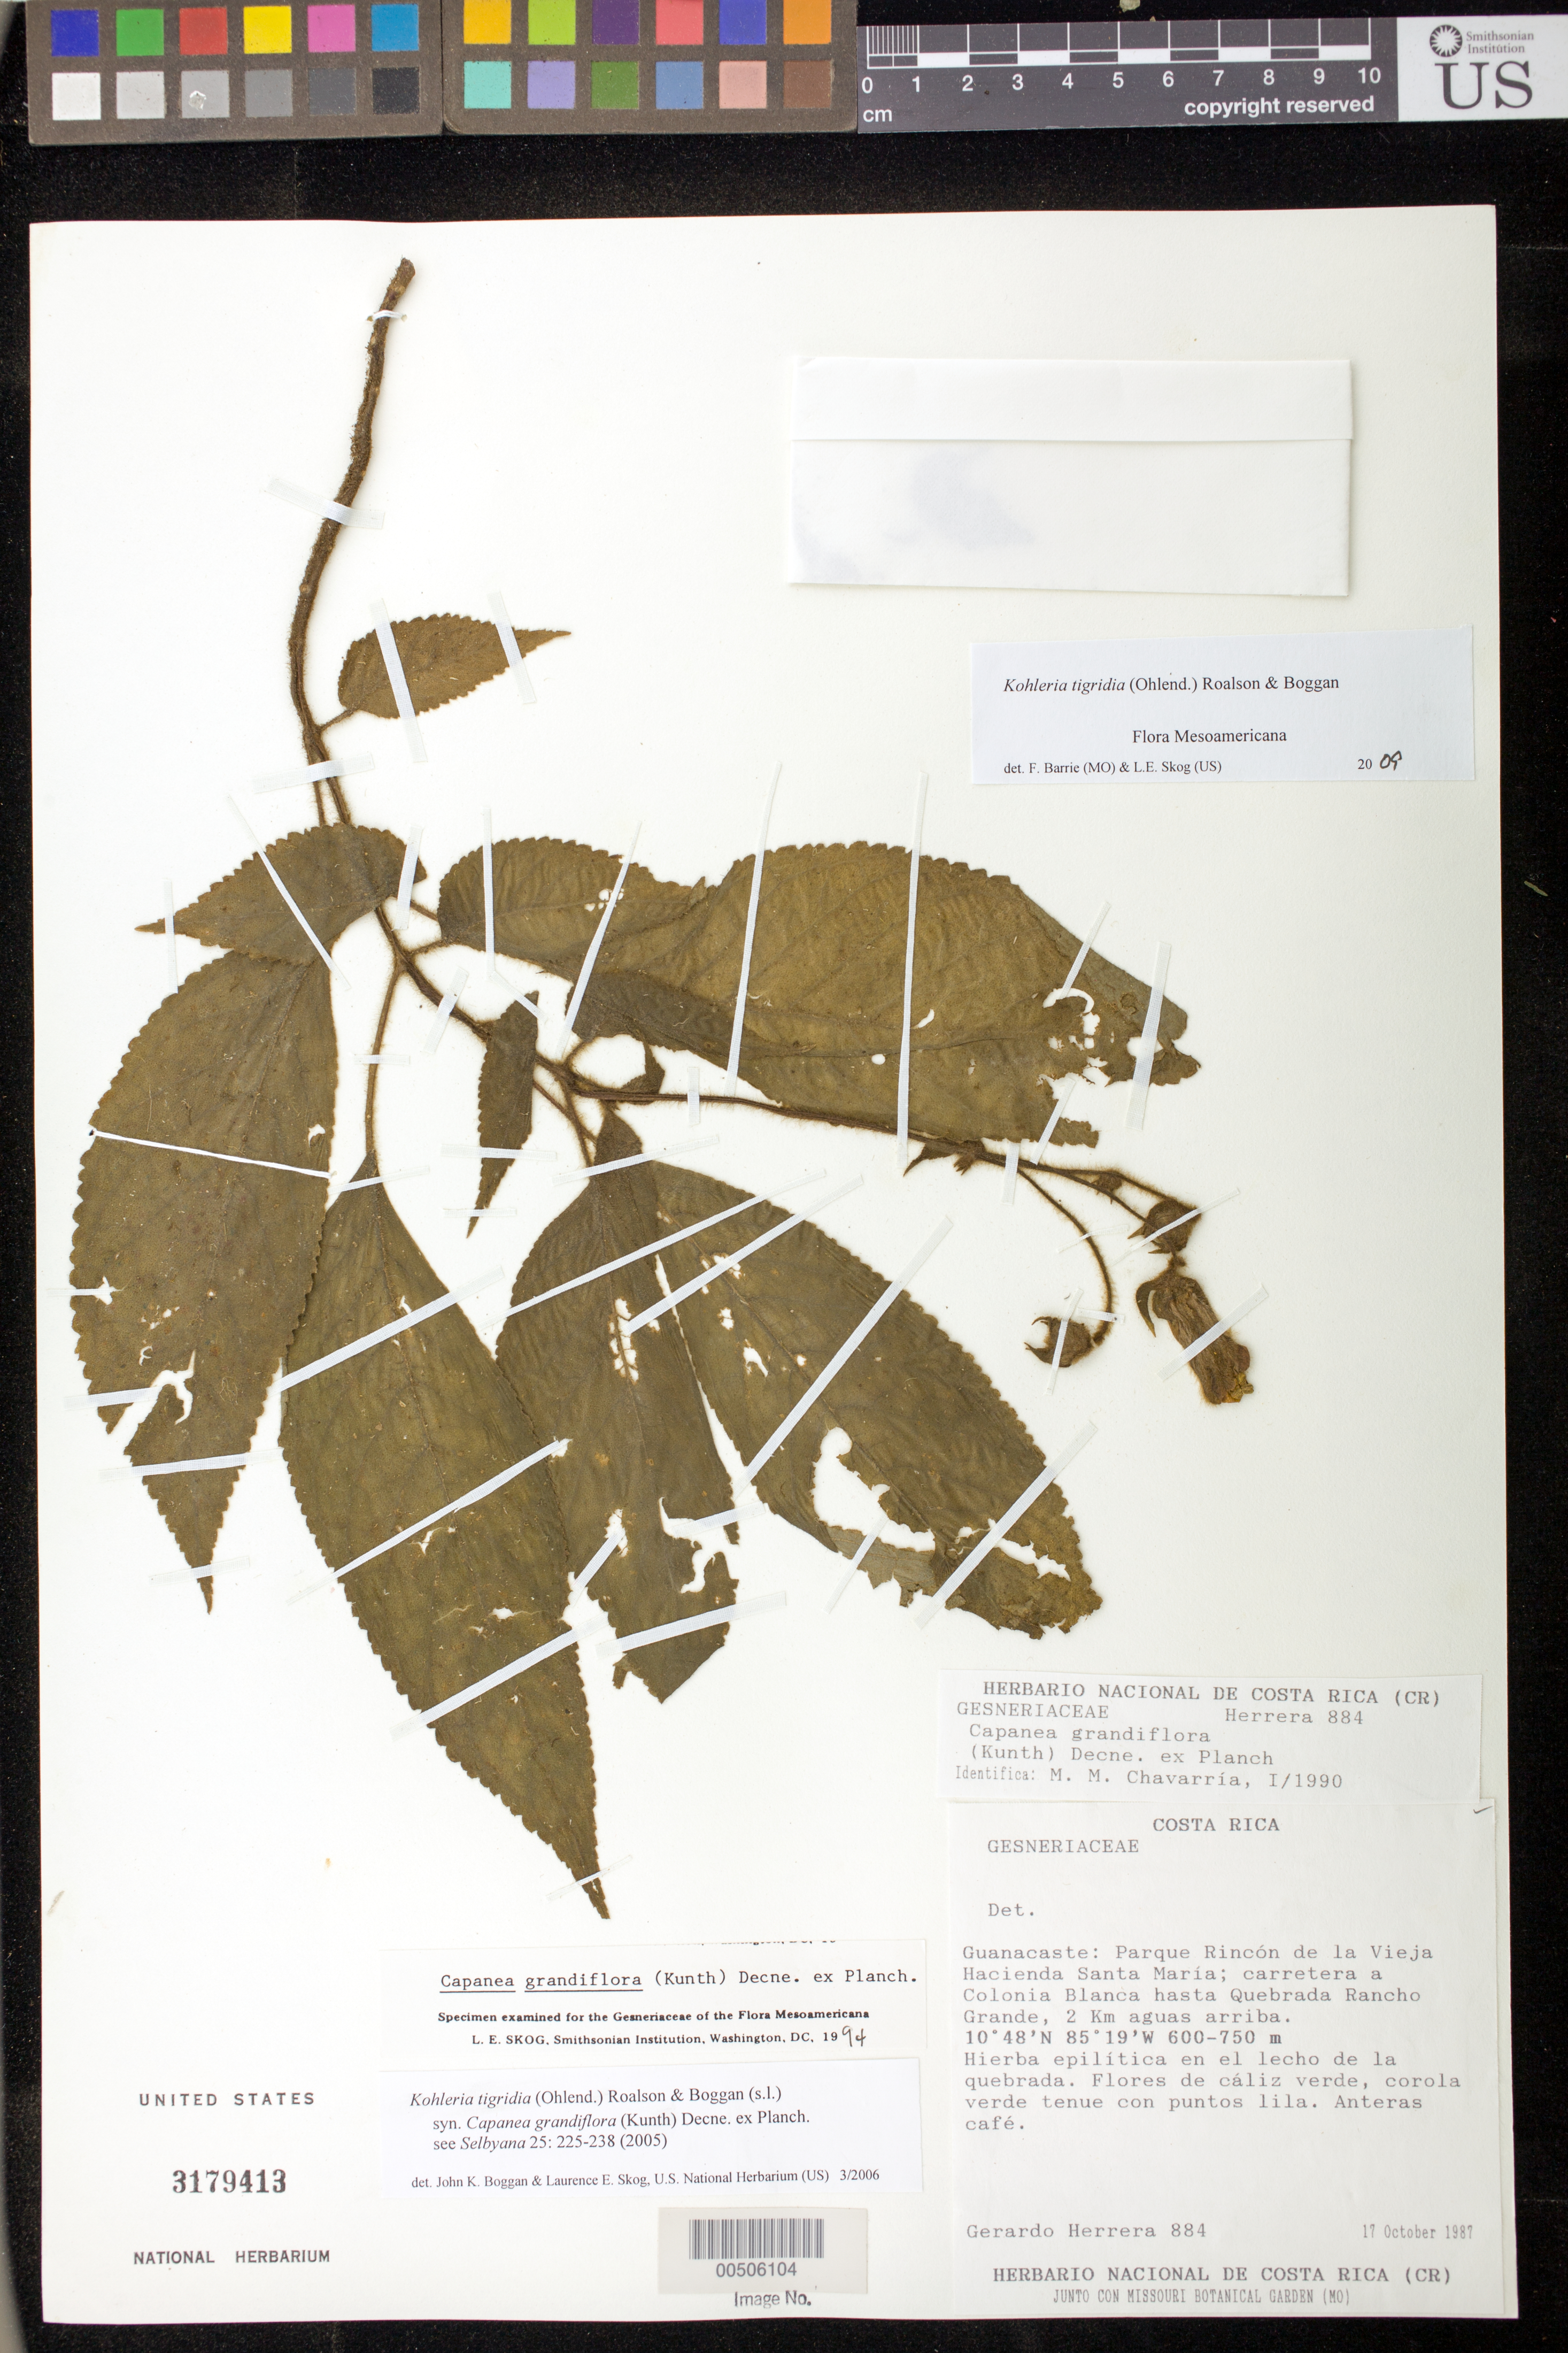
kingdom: Plantae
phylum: Tracheophyta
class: Magnoliopsida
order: Lamiales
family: Gesneriaceae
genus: Kohleria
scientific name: Kohleria tigridia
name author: (Ohlend.) Roalson & Boggan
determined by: Boggan, J. K.; Skog, L. E.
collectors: G. Herrera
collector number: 884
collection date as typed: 17 Oct 1987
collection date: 1987-10-17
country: Costa Rica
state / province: Guanacaste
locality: Rincon de la vieja Hacienda Santa Maria, carretera a Colonia Blanca hasta Quebrada Rancho Grande, 2 Km aguas arriba.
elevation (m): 600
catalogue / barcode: US 3179413